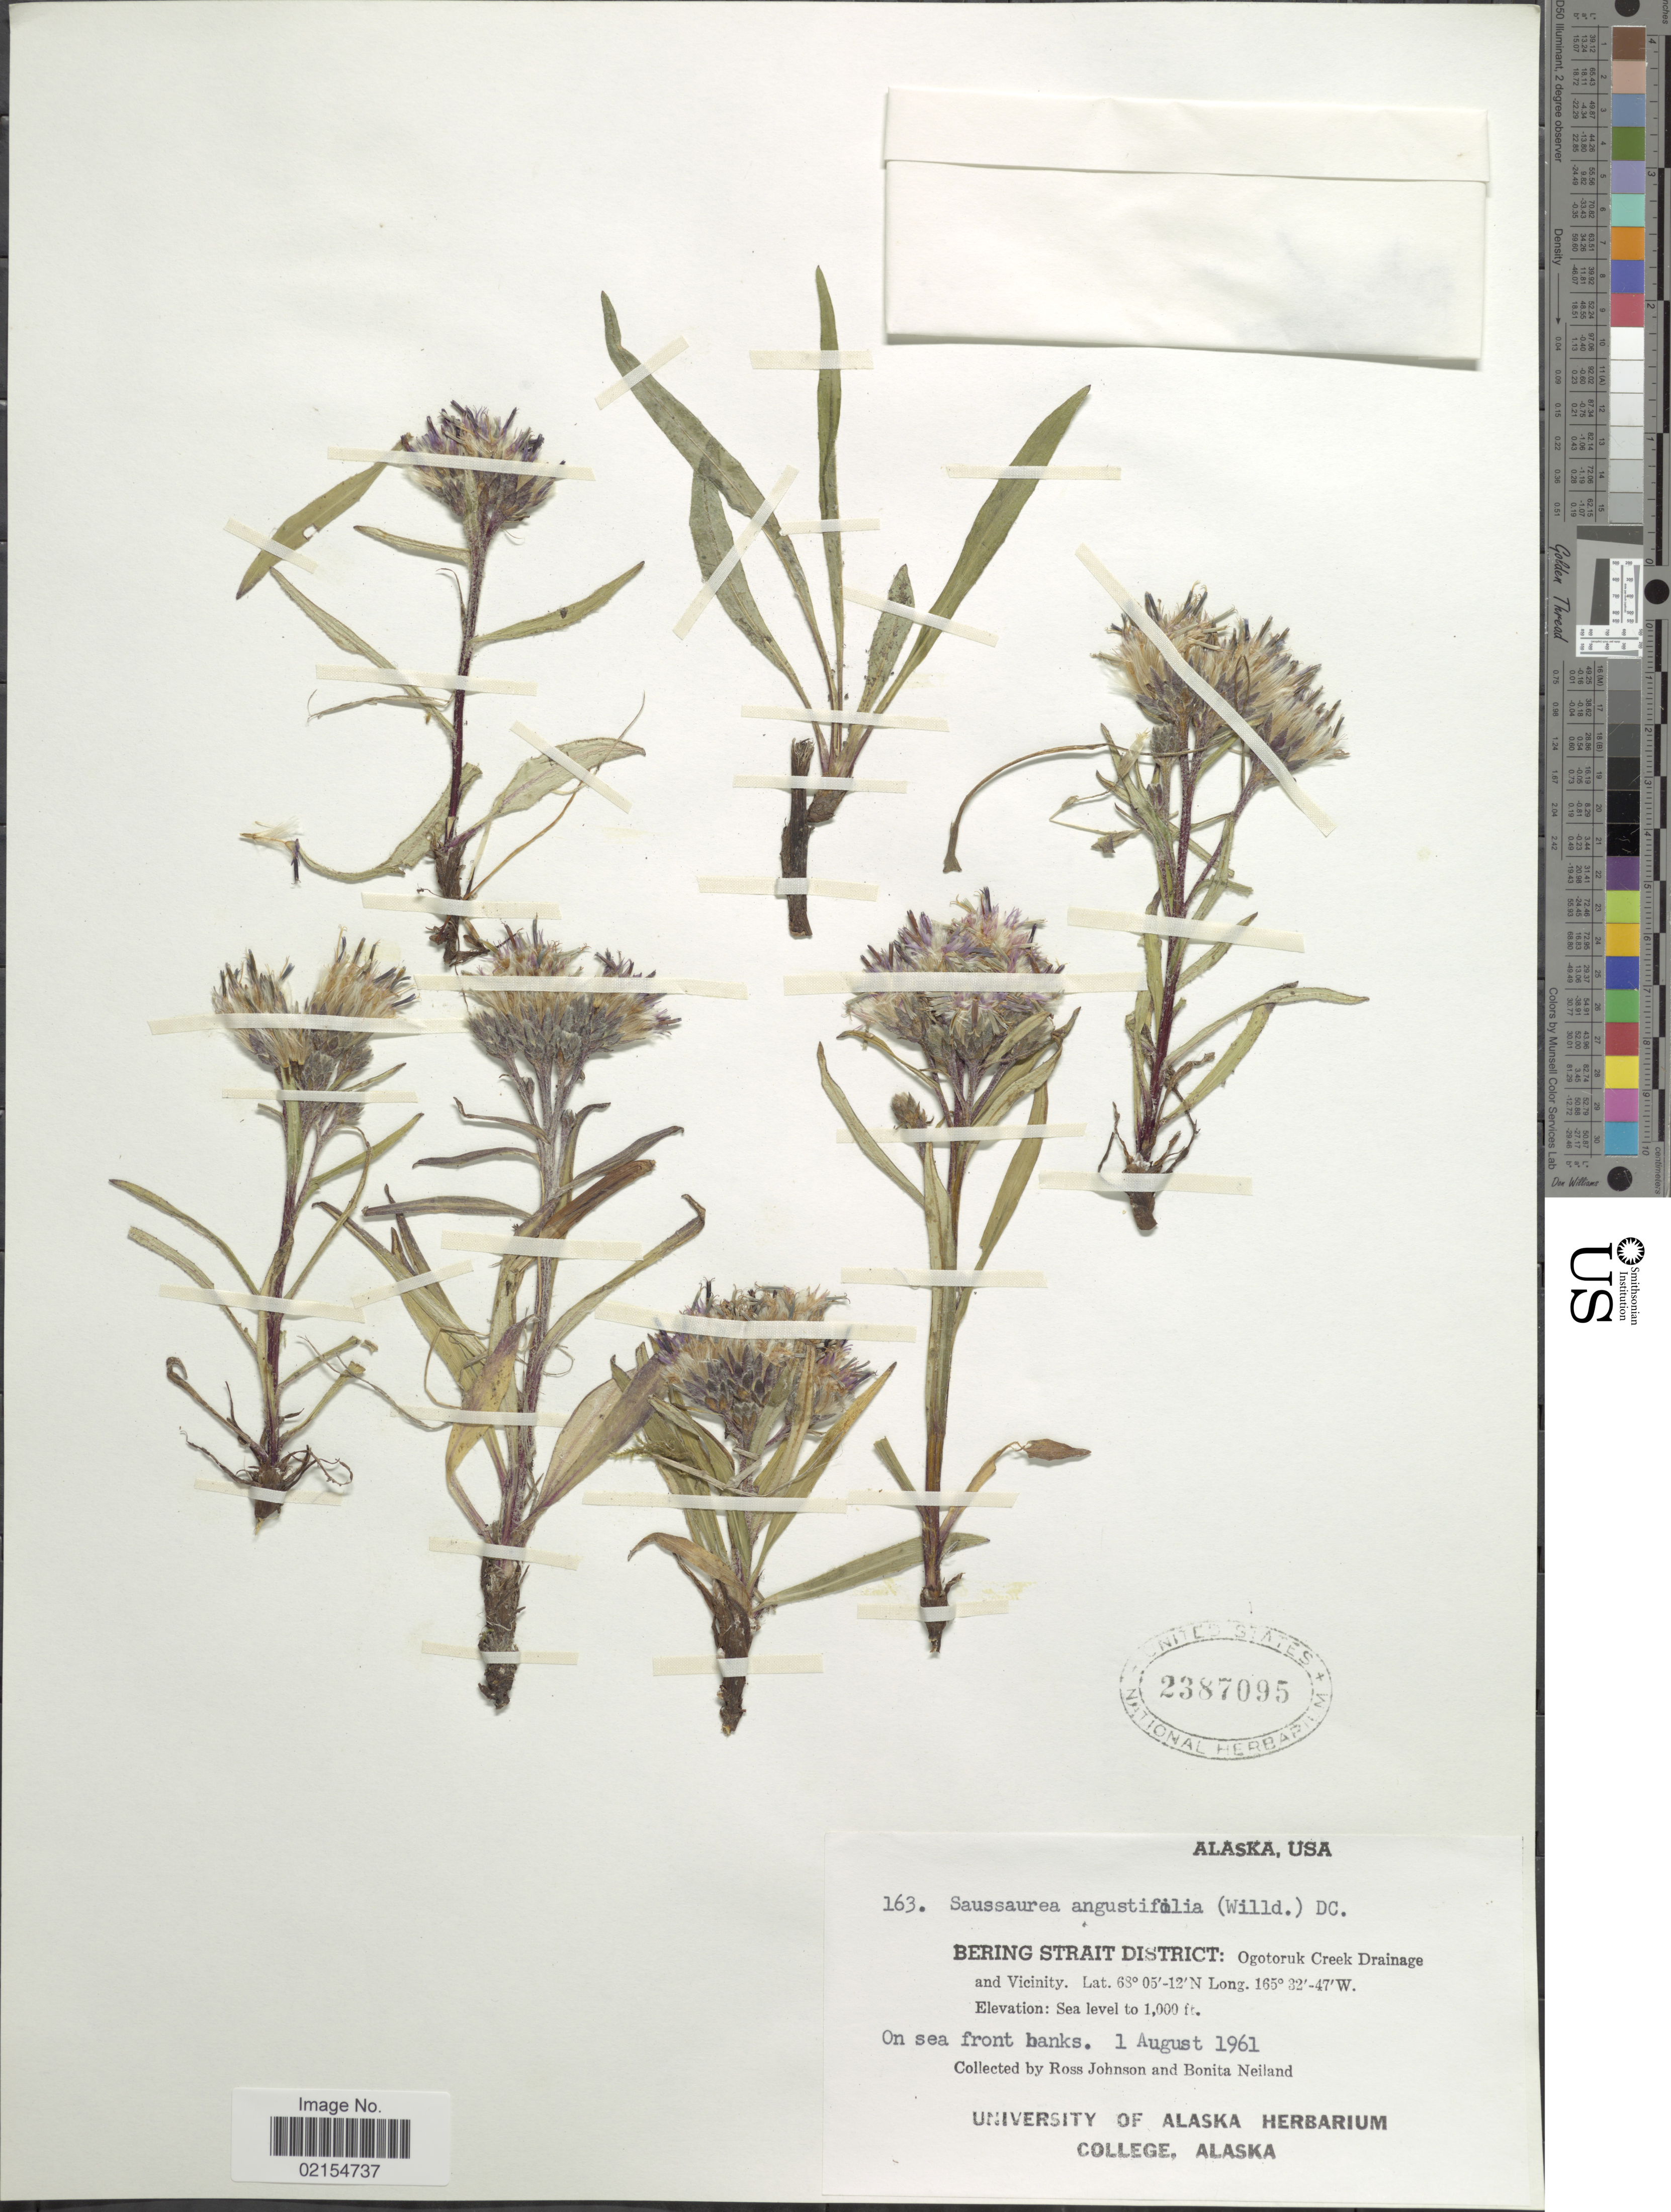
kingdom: Plantae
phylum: Tracheophyta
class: Magnoliopsida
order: Asterales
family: Asteraceae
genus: Saussurea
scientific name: Saussurea angustifolia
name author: (L.) DC.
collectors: R. Johnson & B. Neiland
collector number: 163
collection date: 1961-08-01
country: United States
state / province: Alaska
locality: Bering Strair District: Ogotoruk Creek Drainage and Vicinity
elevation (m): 305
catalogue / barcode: US 2387095